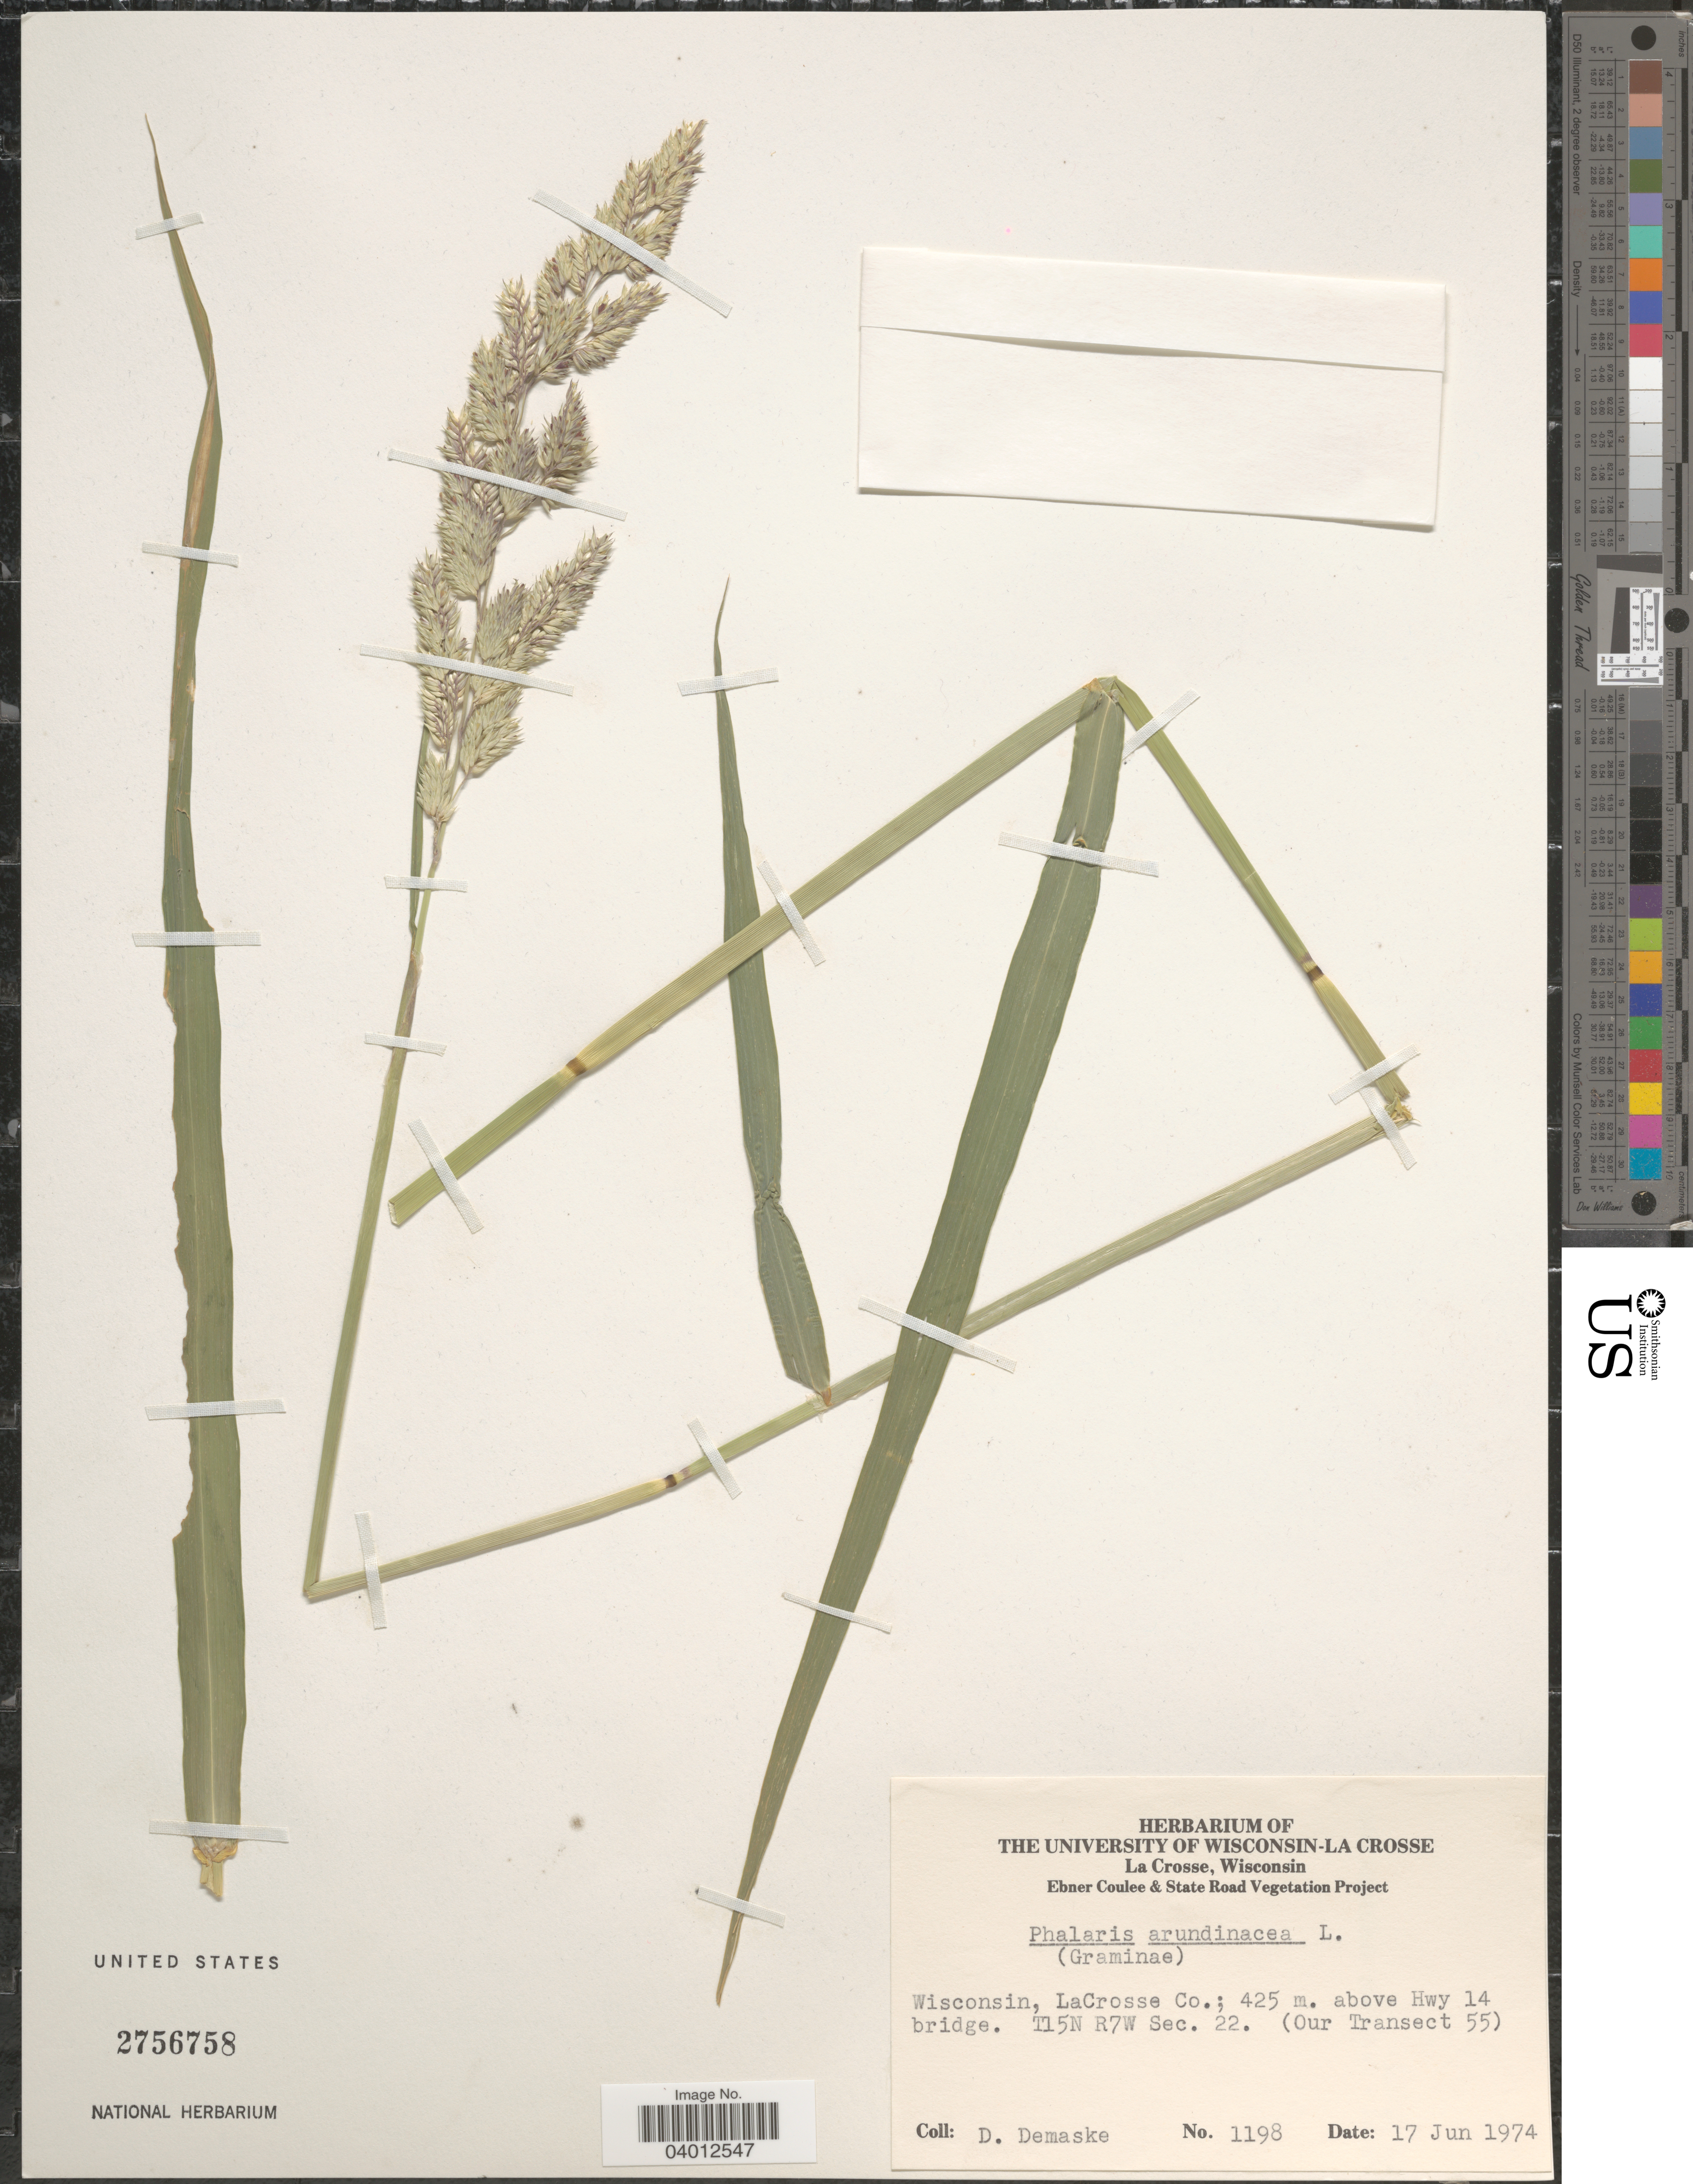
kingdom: Plantae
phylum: Tracheophyta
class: Liliopsida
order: Poales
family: Poaceae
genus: Phalaris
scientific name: Phalaris arundinacea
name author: L.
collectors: D. Demaske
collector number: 1198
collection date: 1974-06-17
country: United States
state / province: Wisconsin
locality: LaCrosse Co.; 425 m. above Hwy 14 bridge. T15N R7W Sec. 22. (Our Transect 55).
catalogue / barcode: US 2756758